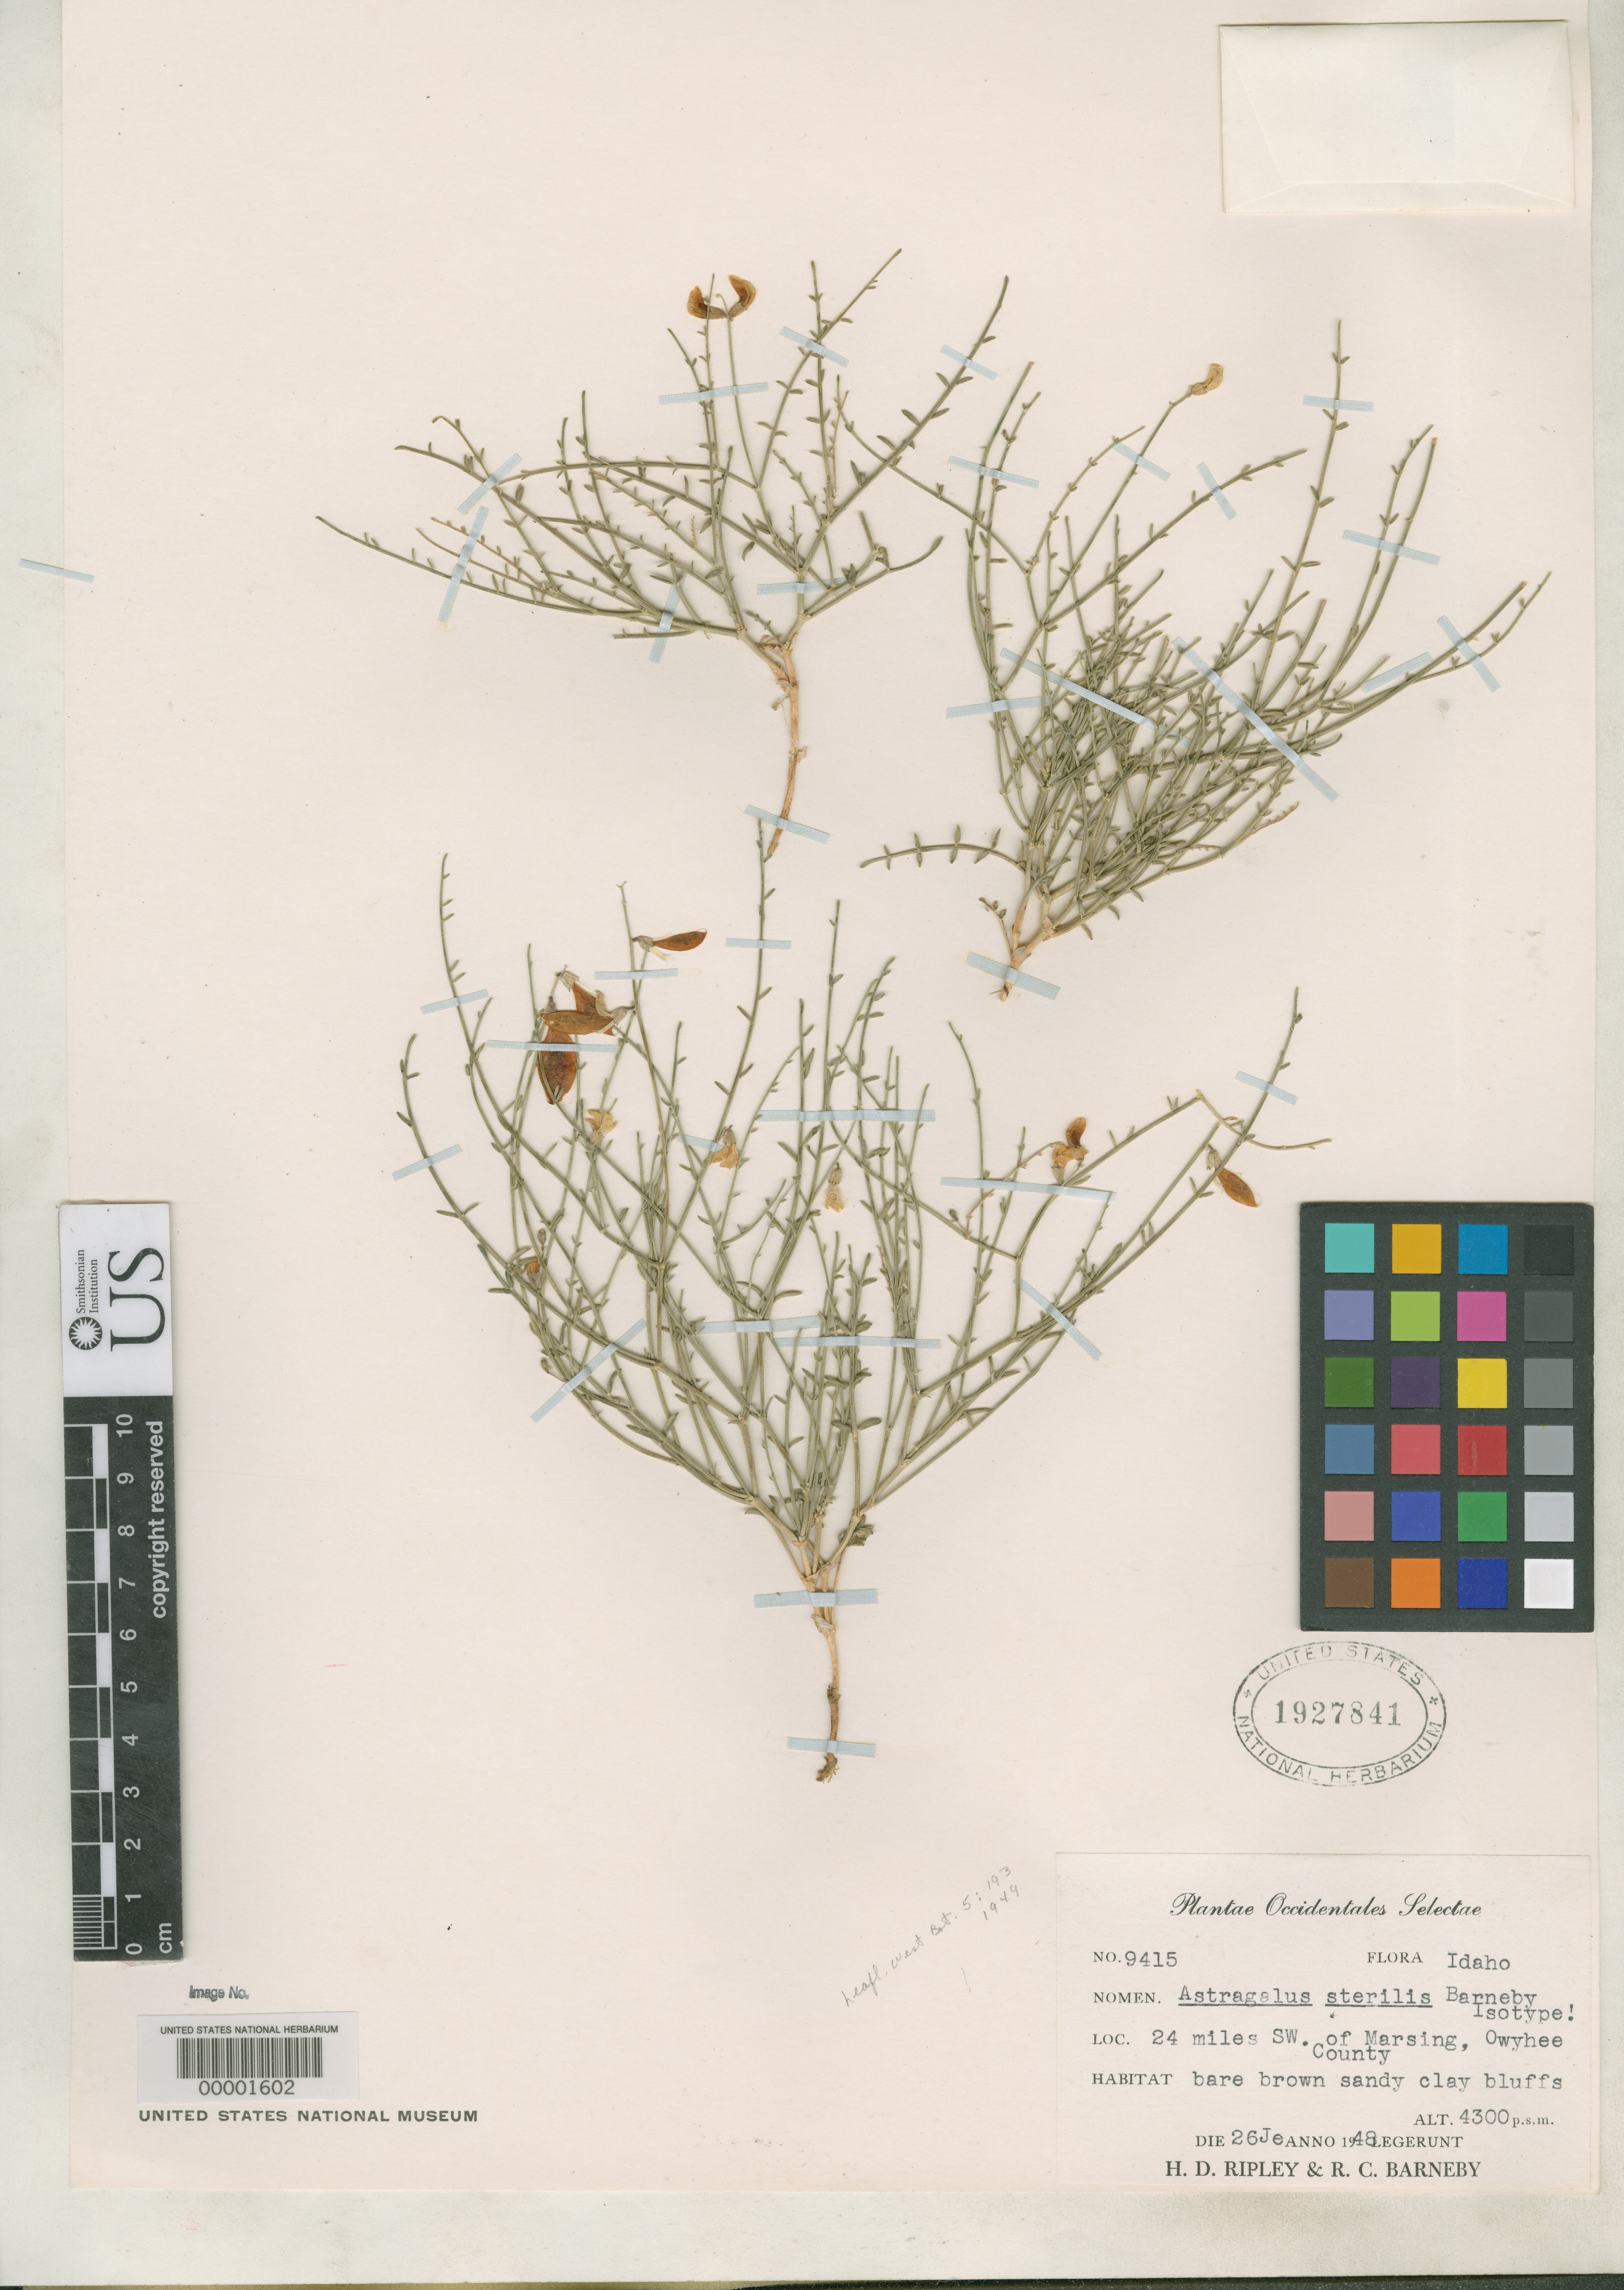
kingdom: Plantae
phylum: Tracheophyta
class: Magnoliopsida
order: Fabales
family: Fabaceae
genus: Astragalus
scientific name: Astragalus sterilis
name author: Barneby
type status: Isotype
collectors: H. Ripley & R. C. Barneby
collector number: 9415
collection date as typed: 26 Jun 1948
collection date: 1948-06-26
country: United States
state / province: Idaho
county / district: Owyhee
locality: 24 mi SW of Maesing.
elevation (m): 1311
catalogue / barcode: US 1927841